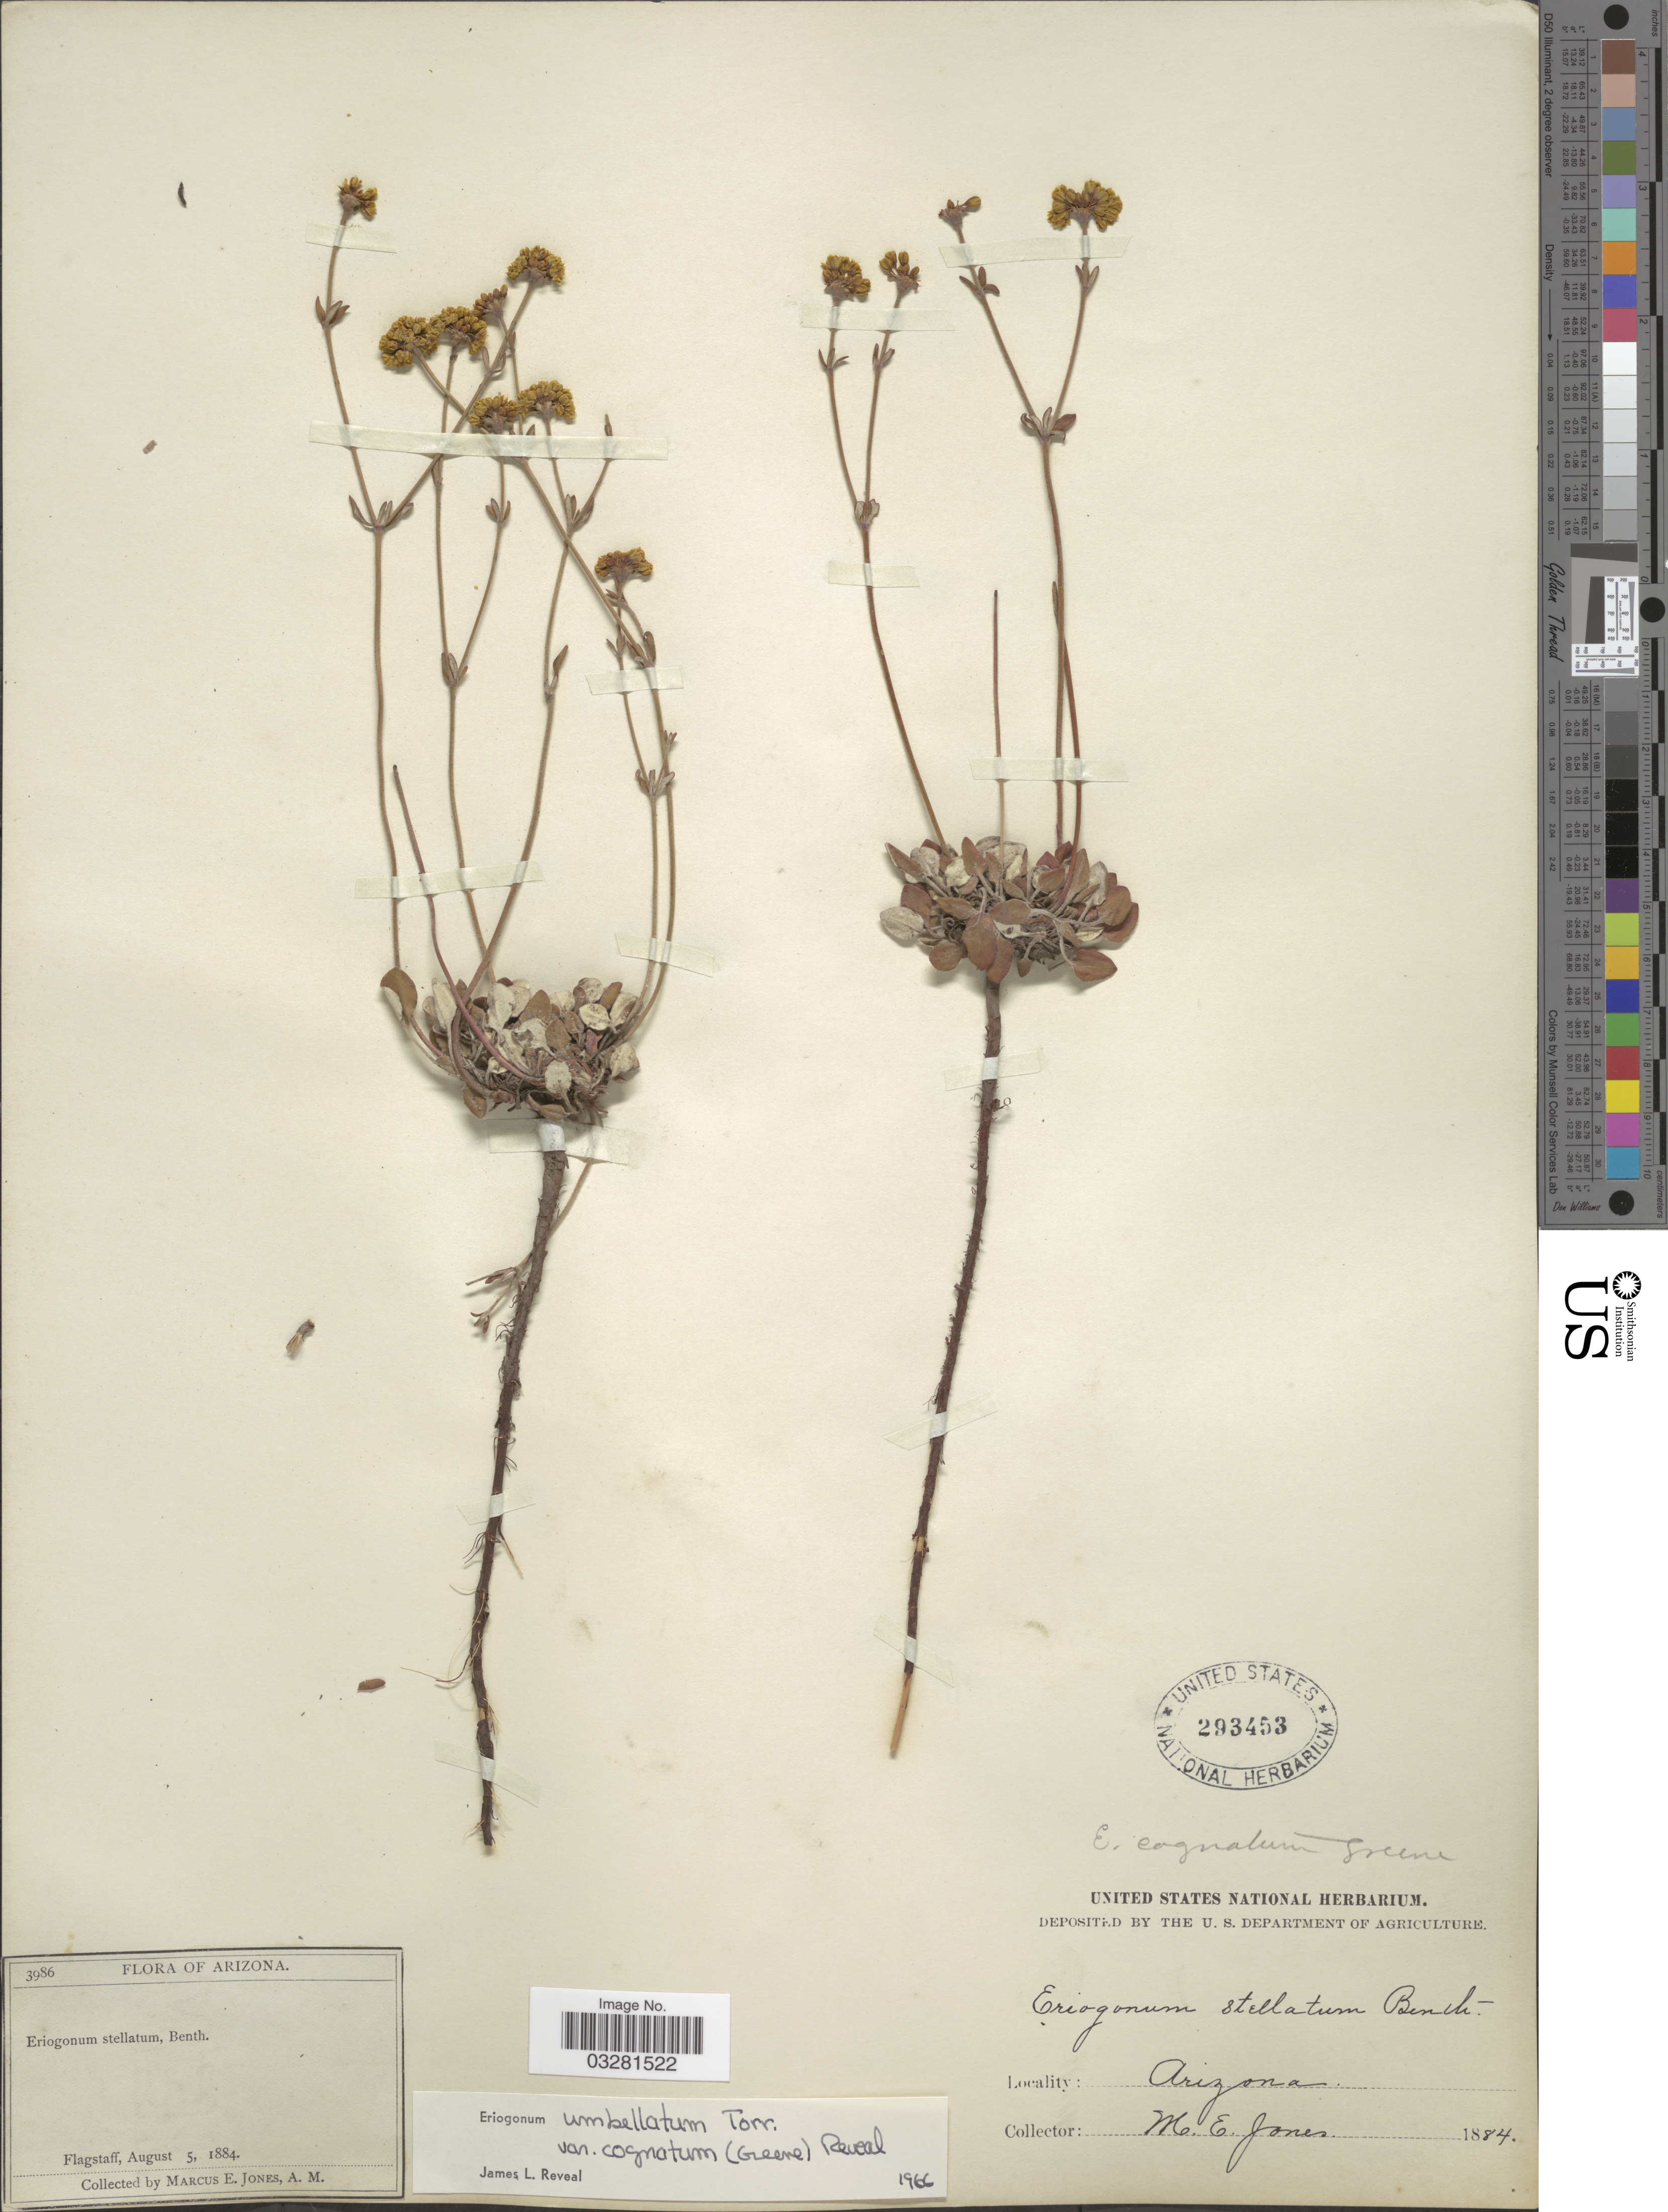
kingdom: Plantae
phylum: Tracheophyta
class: Magnoliopsida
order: Caryophyllales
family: Polygonaceae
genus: Eriogonum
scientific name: Eriogonum umbellatum var. cognatum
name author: (Greene) Reveal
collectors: M. E. Jones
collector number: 3986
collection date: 1884-08-05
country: United States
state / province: Arizona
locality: Flagstaff.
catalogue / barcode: US 293453